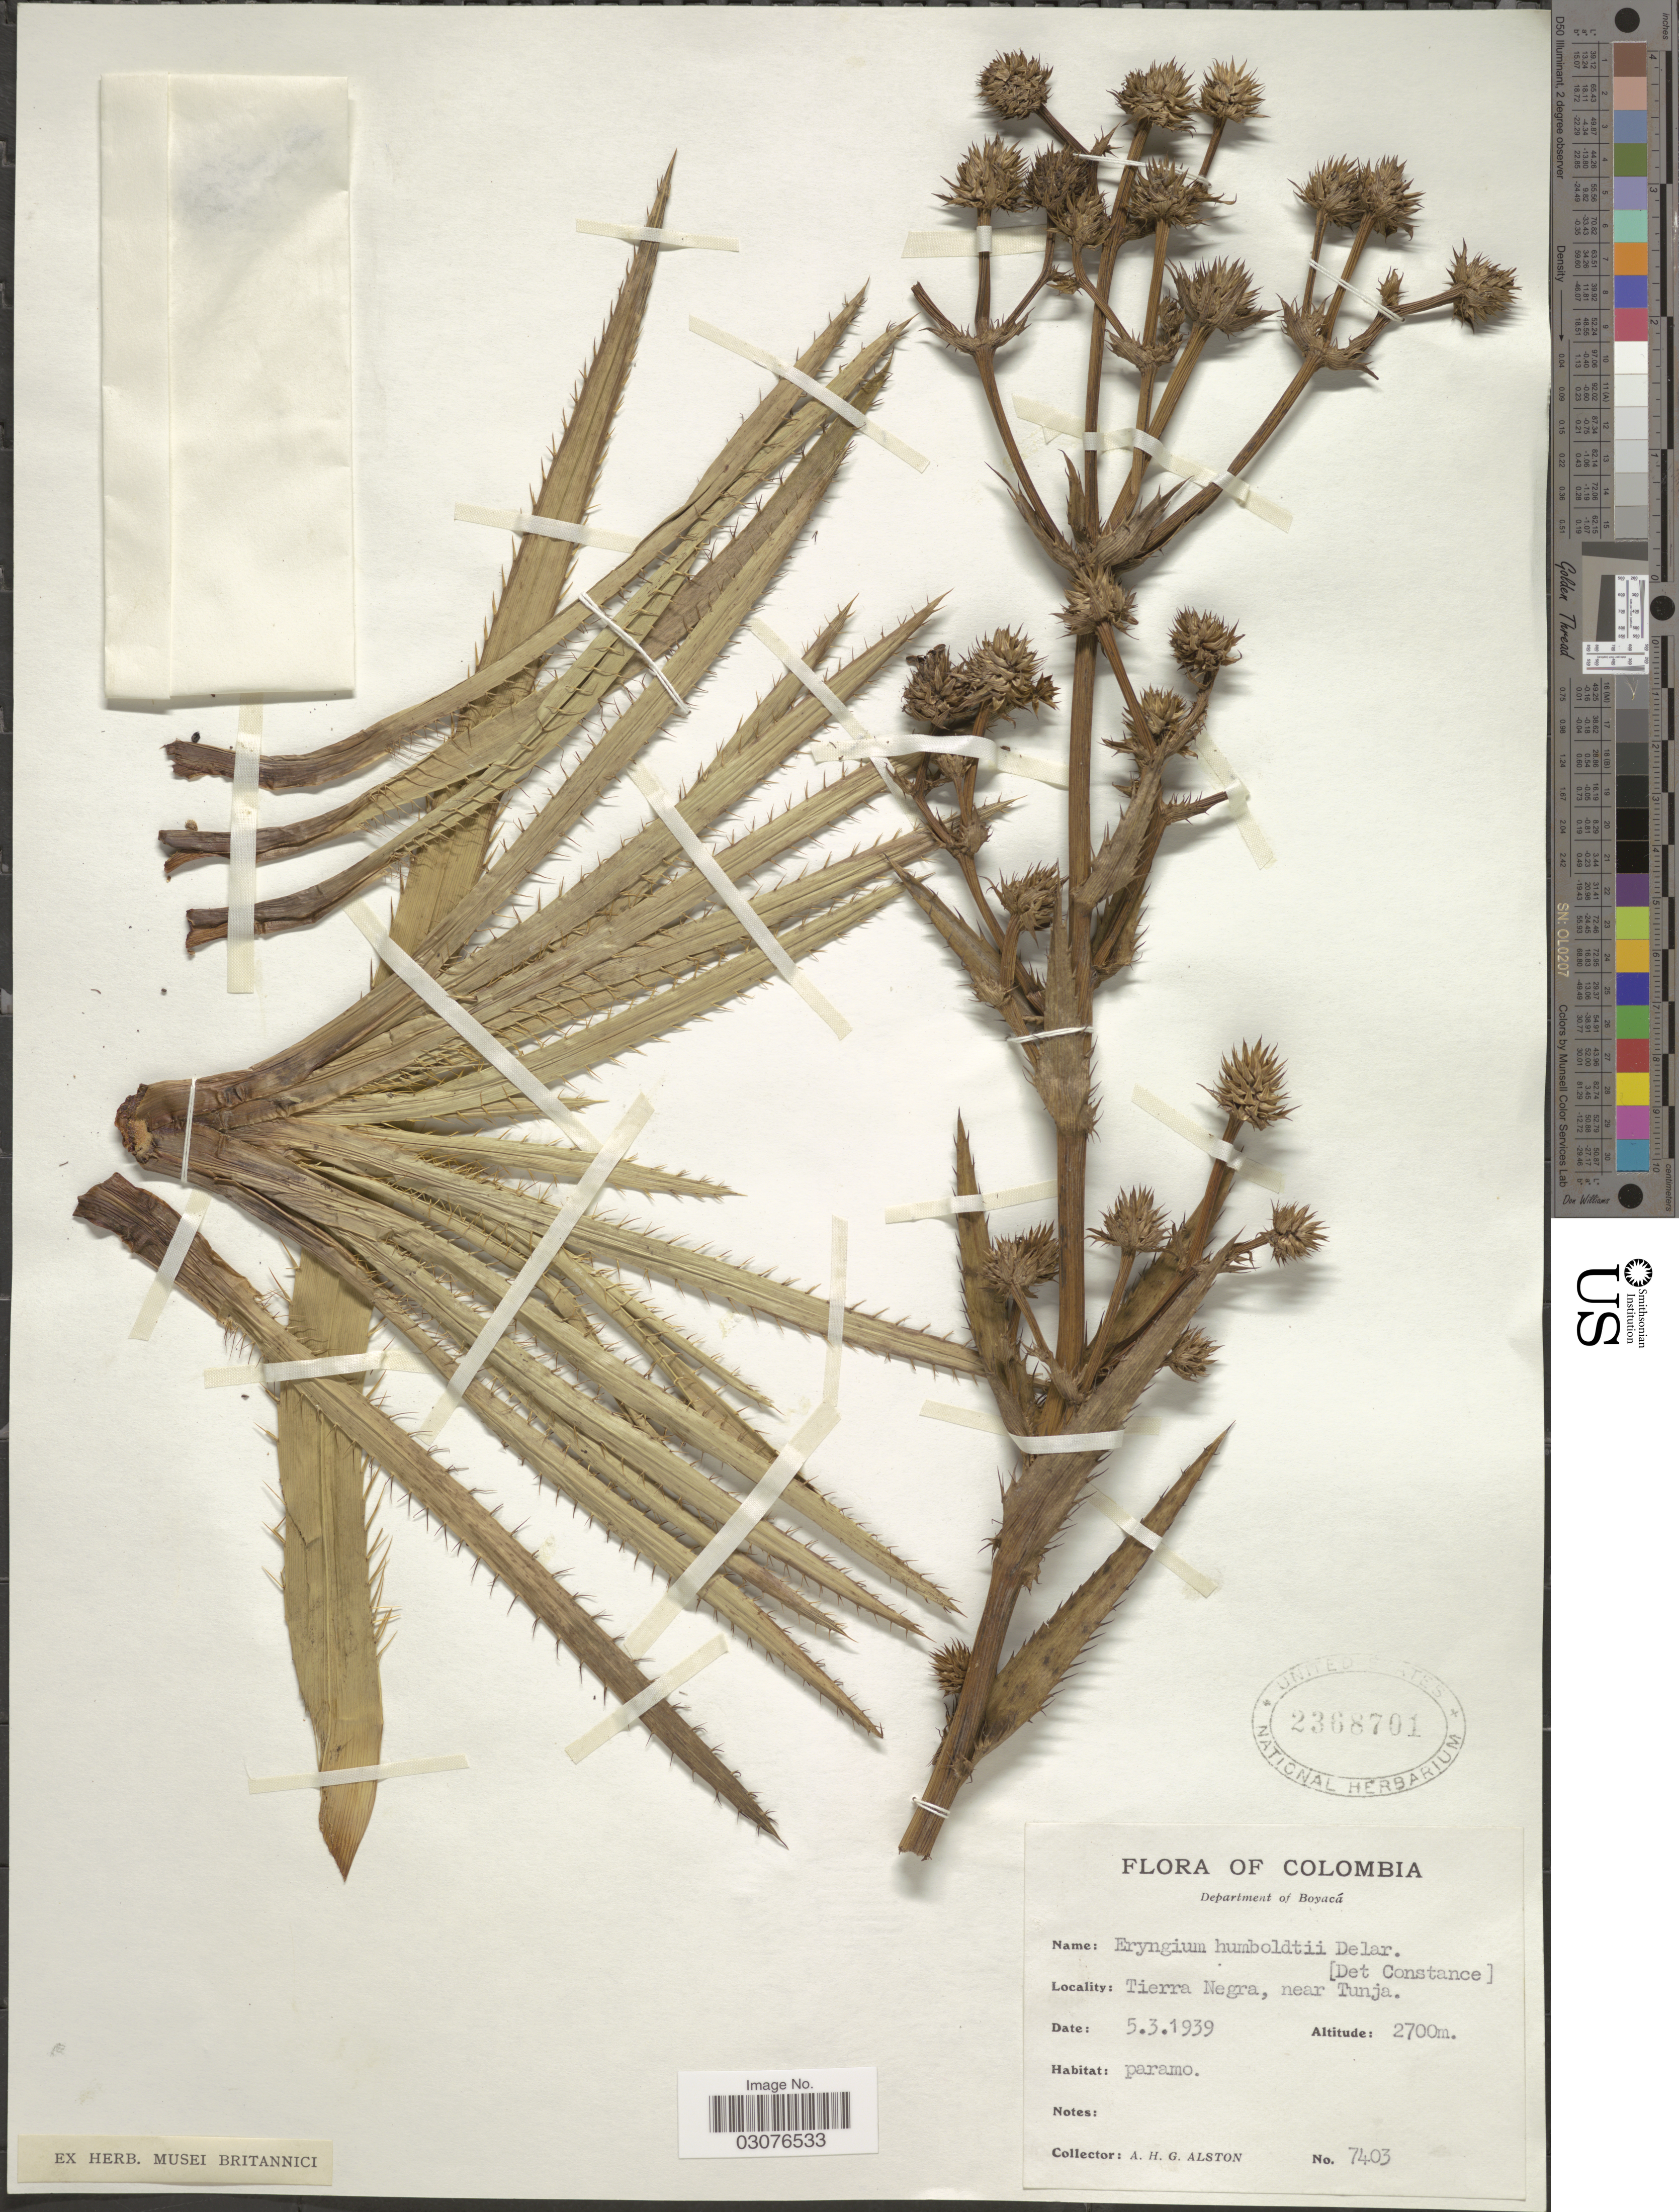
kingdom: Plantae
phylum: Tracheophyta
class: Magnoliopsida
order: Apiales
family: Apiaceae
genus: Eryngium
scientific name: Eryngium humboldtii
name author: F. Delaroche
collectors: A. H. Alston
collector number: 7403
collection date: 1939-03-05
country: Colombia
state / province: Boyacá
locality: Department of Boyacá. Tierra Negra, near Tunja.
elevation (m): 2700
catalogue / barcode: US 2368701